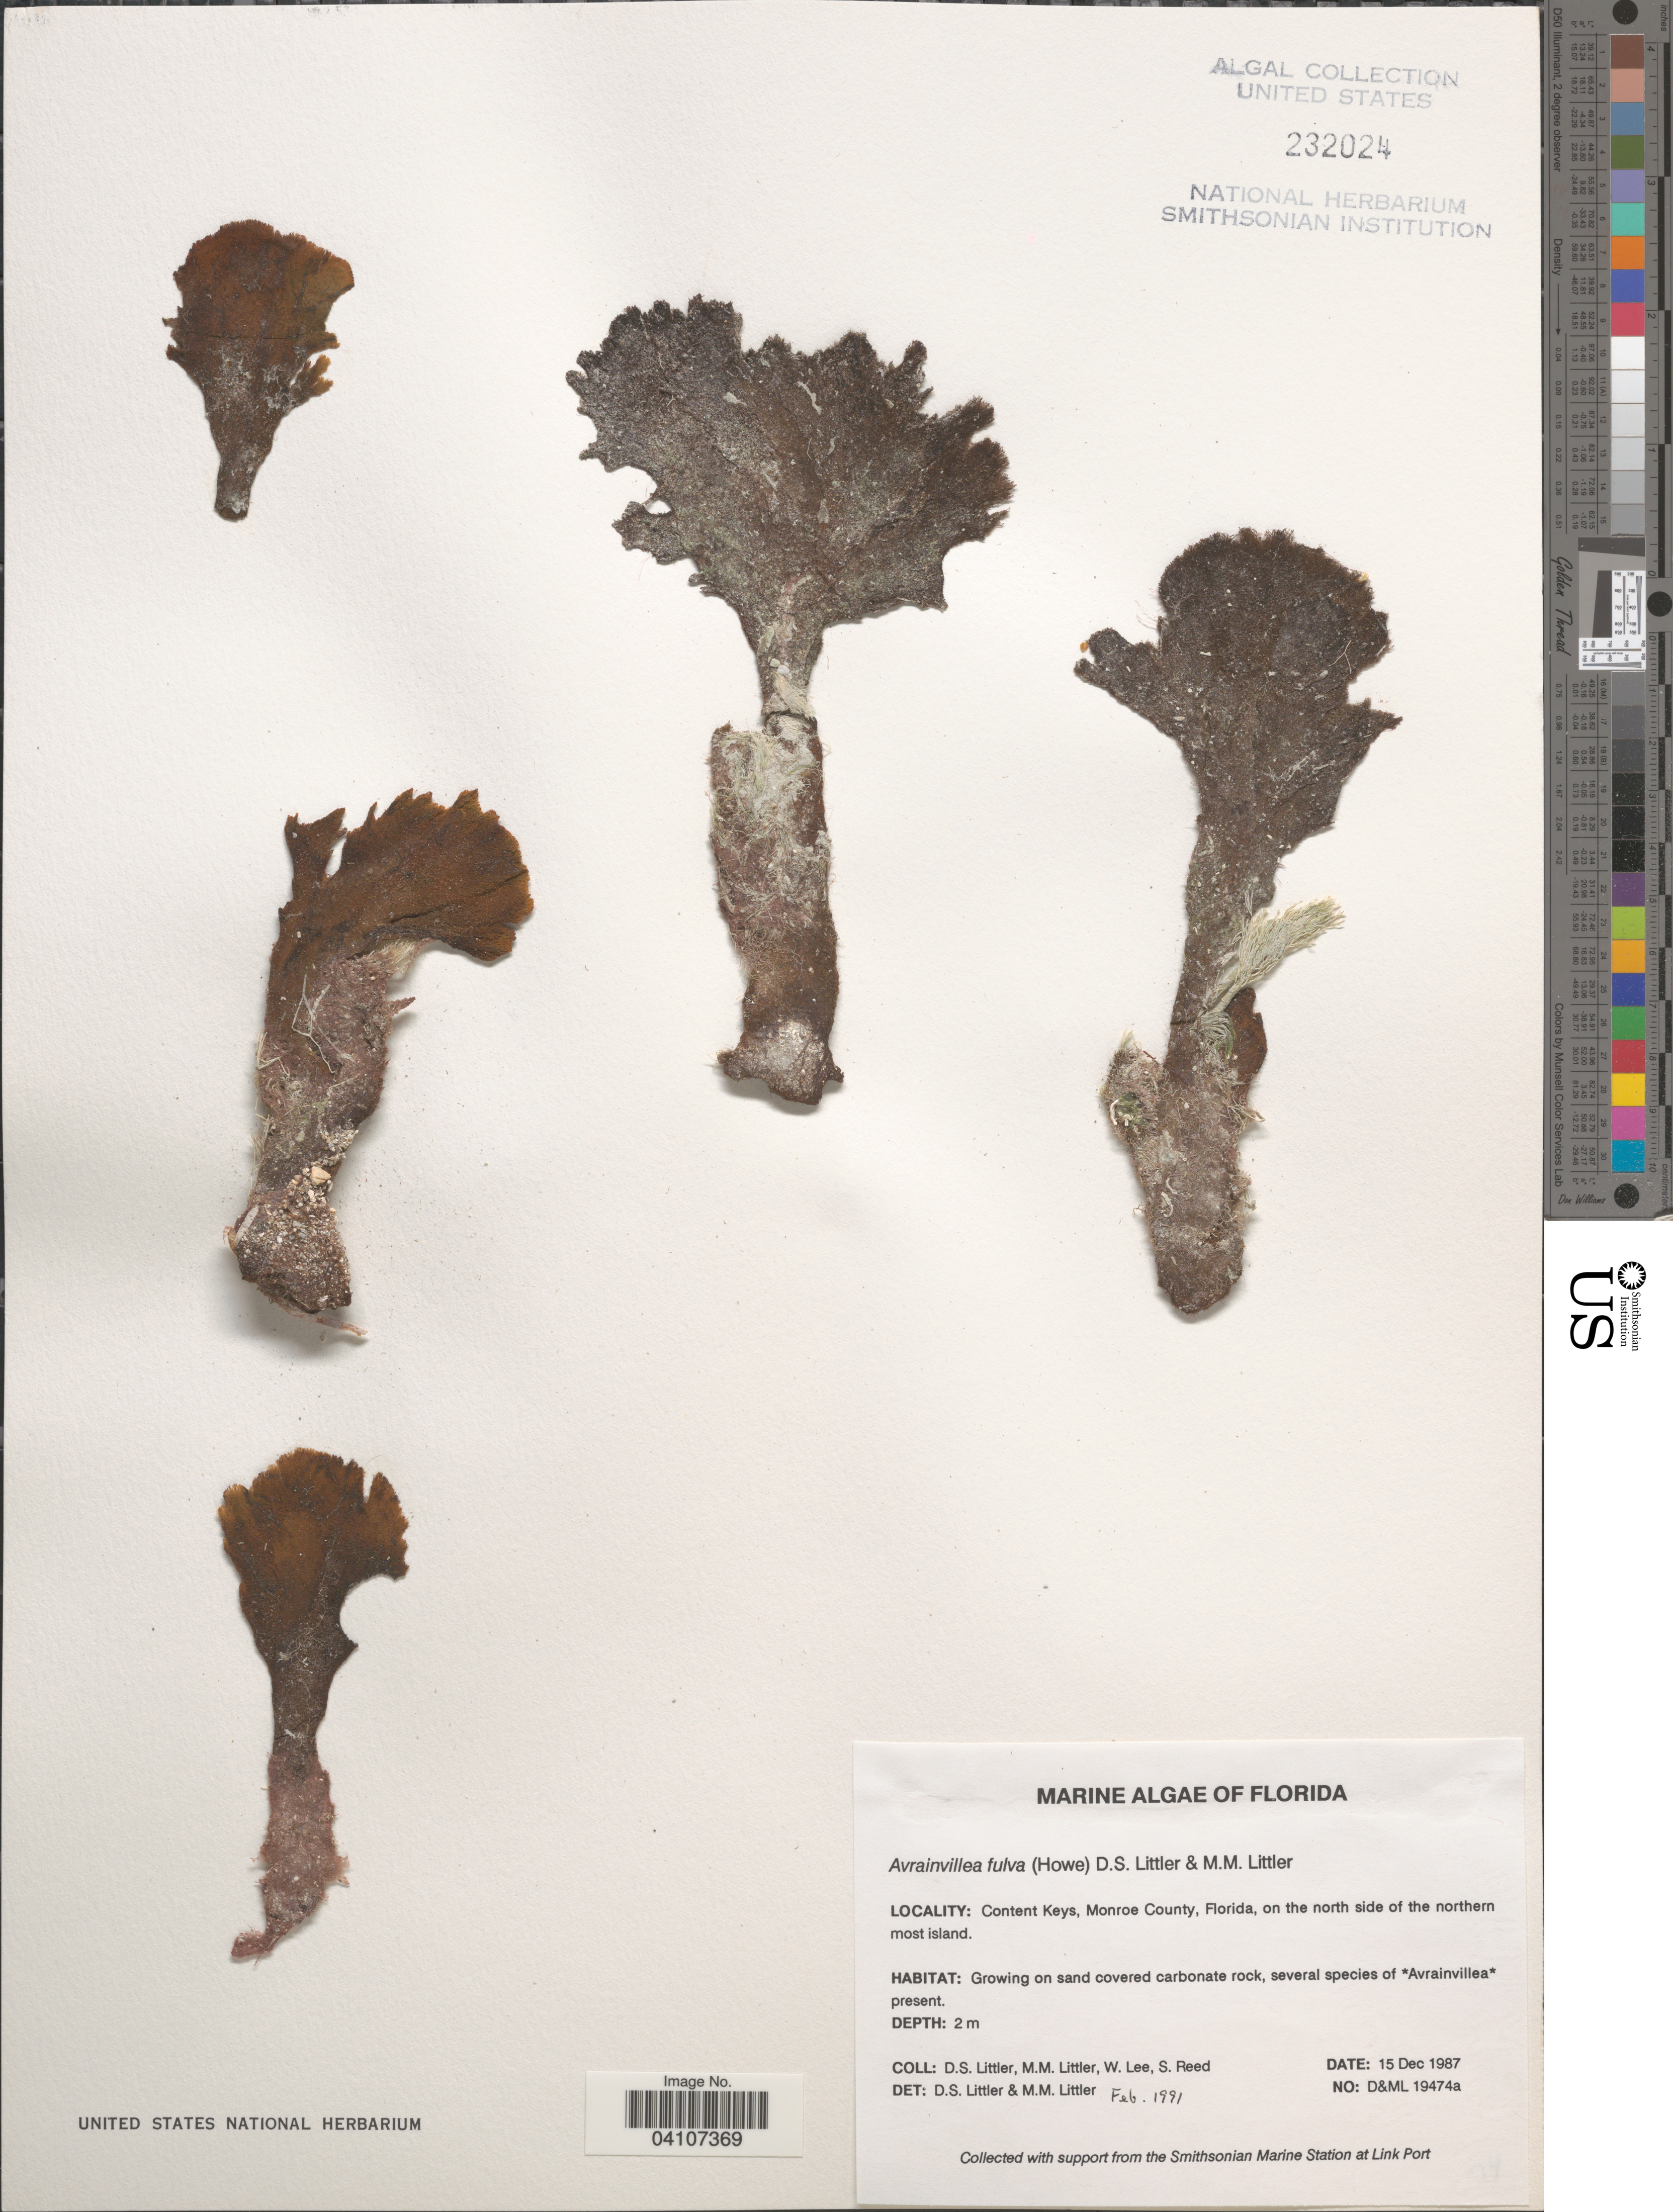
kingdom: Plantae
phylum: Chlorophyta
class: Ulvophyceae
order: Bryopsidales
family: Dichotomosiphonaceae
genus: Avrainvillea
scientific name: Avrainvillea fulva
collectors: D. S. Littler, W. Lee & S. Reed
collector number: D&ML 19474a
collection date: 1987-12-15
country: United States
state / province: Florida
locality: Content Keys, Monroe County, on the north side of the northern most island.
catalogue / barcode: US 232024